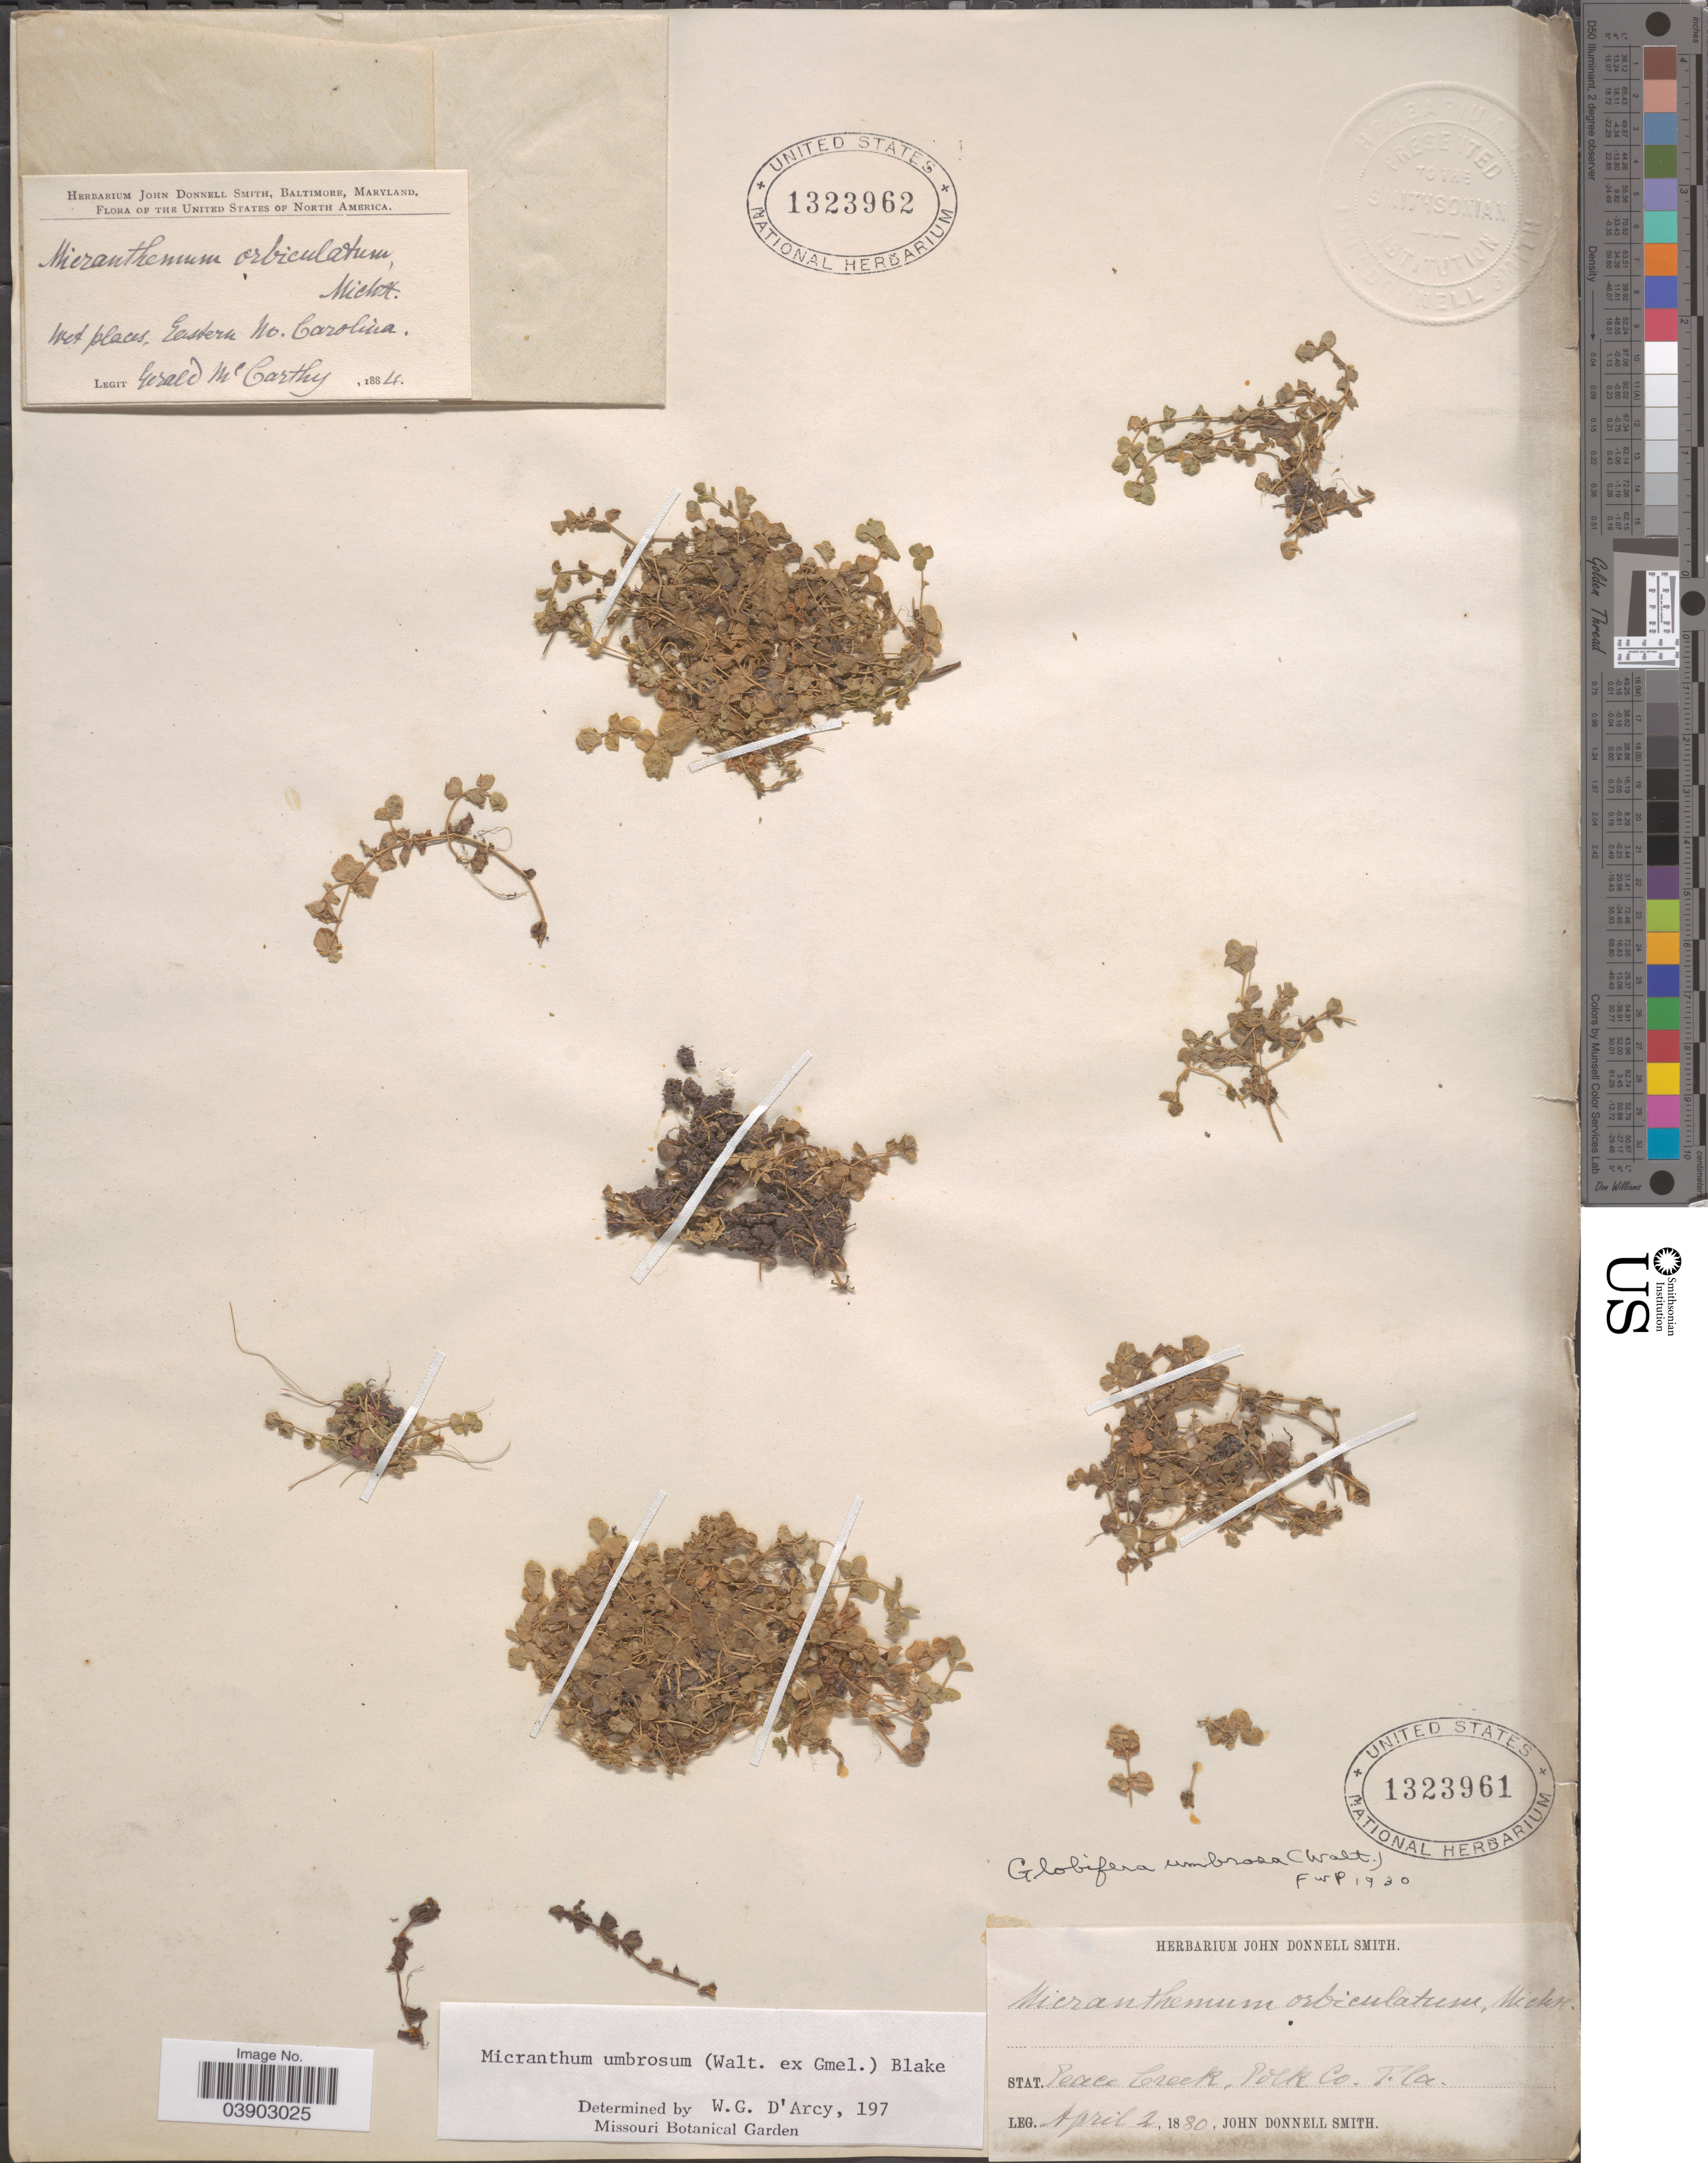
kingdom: Plantae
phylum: Tracheophyta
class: Magnoliopsida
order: Lamiales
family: Linderniaceae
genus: Micranthemum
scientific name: Micranthemum umbrosum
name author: (J.F. Gmel.) S.F. Blake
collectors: J. Donnell Smith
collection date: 1880-04-02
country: United States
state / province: Florida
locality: Stat. Peace Creek, Polk Co.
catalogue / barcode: US 1323961-2